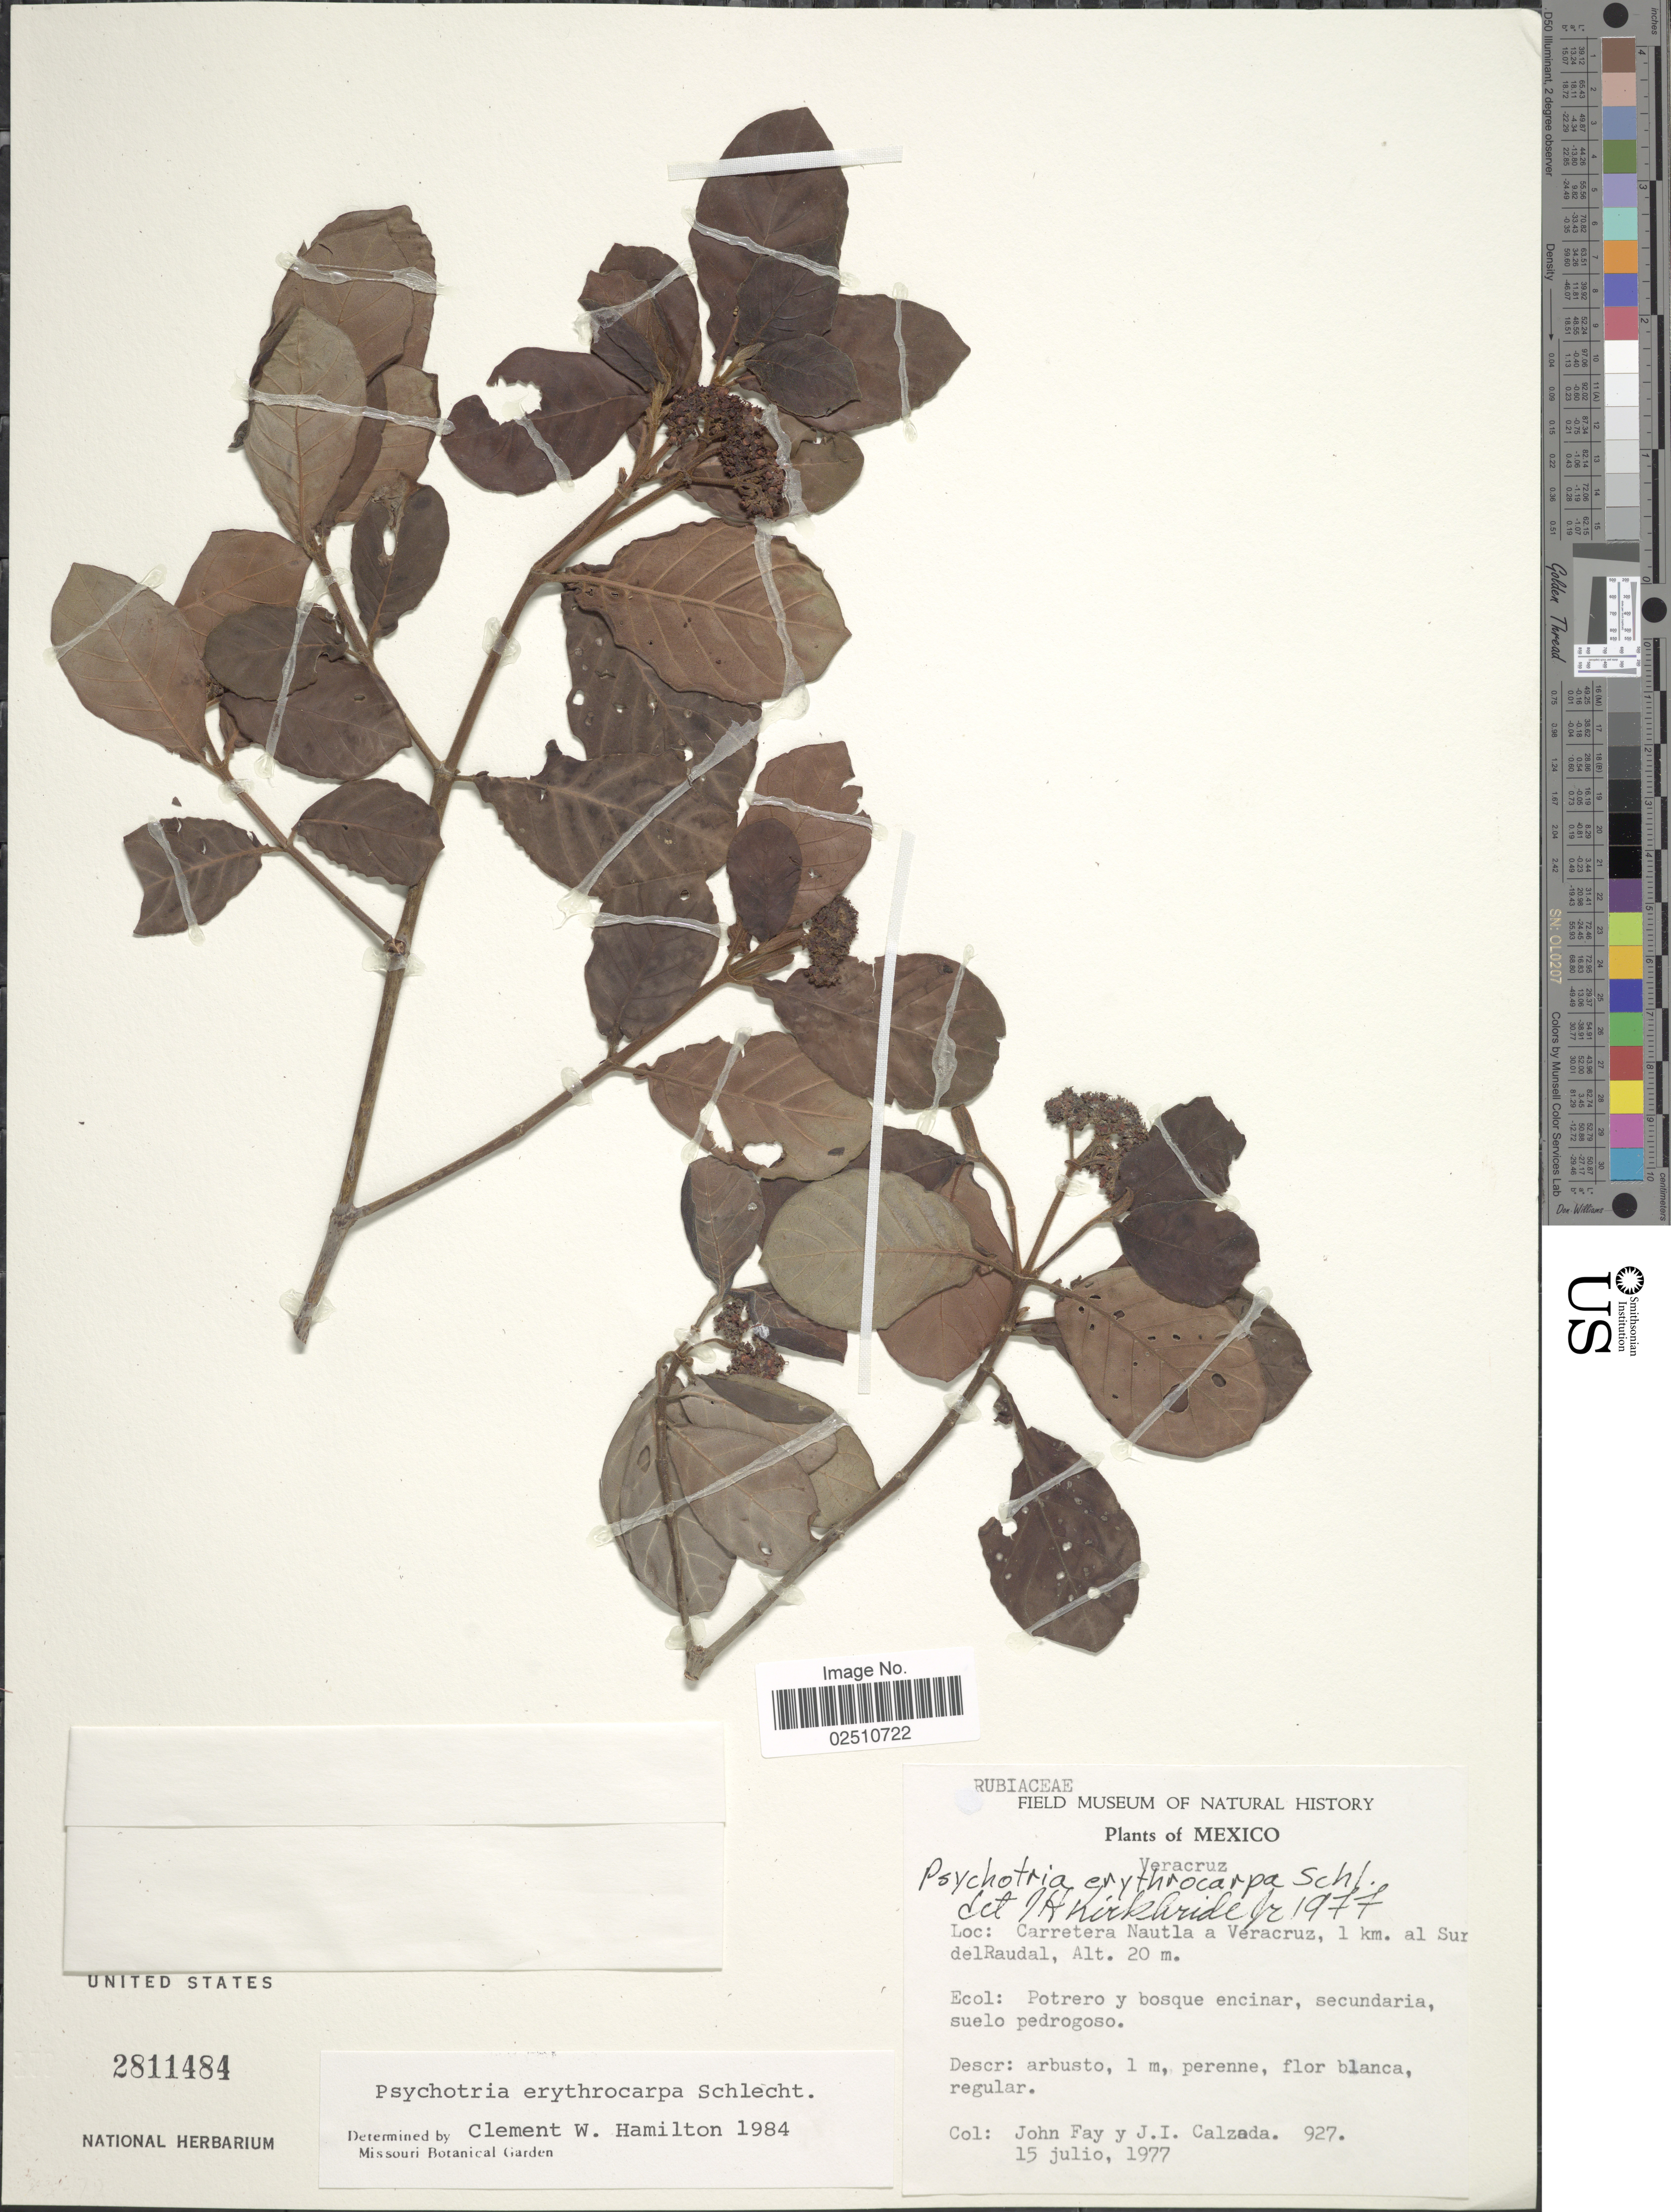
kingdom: Plantae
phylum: Tracheophyta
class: Magnoliopsida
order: Gentianales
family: Rubiaceae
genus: Psychotria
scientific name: Psychotria erythrocarpa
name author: Schltdl.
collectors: J. Fay & J. I. Calzada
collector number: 927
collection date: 1977-07-15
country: Mexico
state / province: Veracruz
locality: Veracruz, Carretera Nautla a Veracruz, 1 km al Sur del Raudal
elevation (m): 20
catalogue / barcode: US 2811484